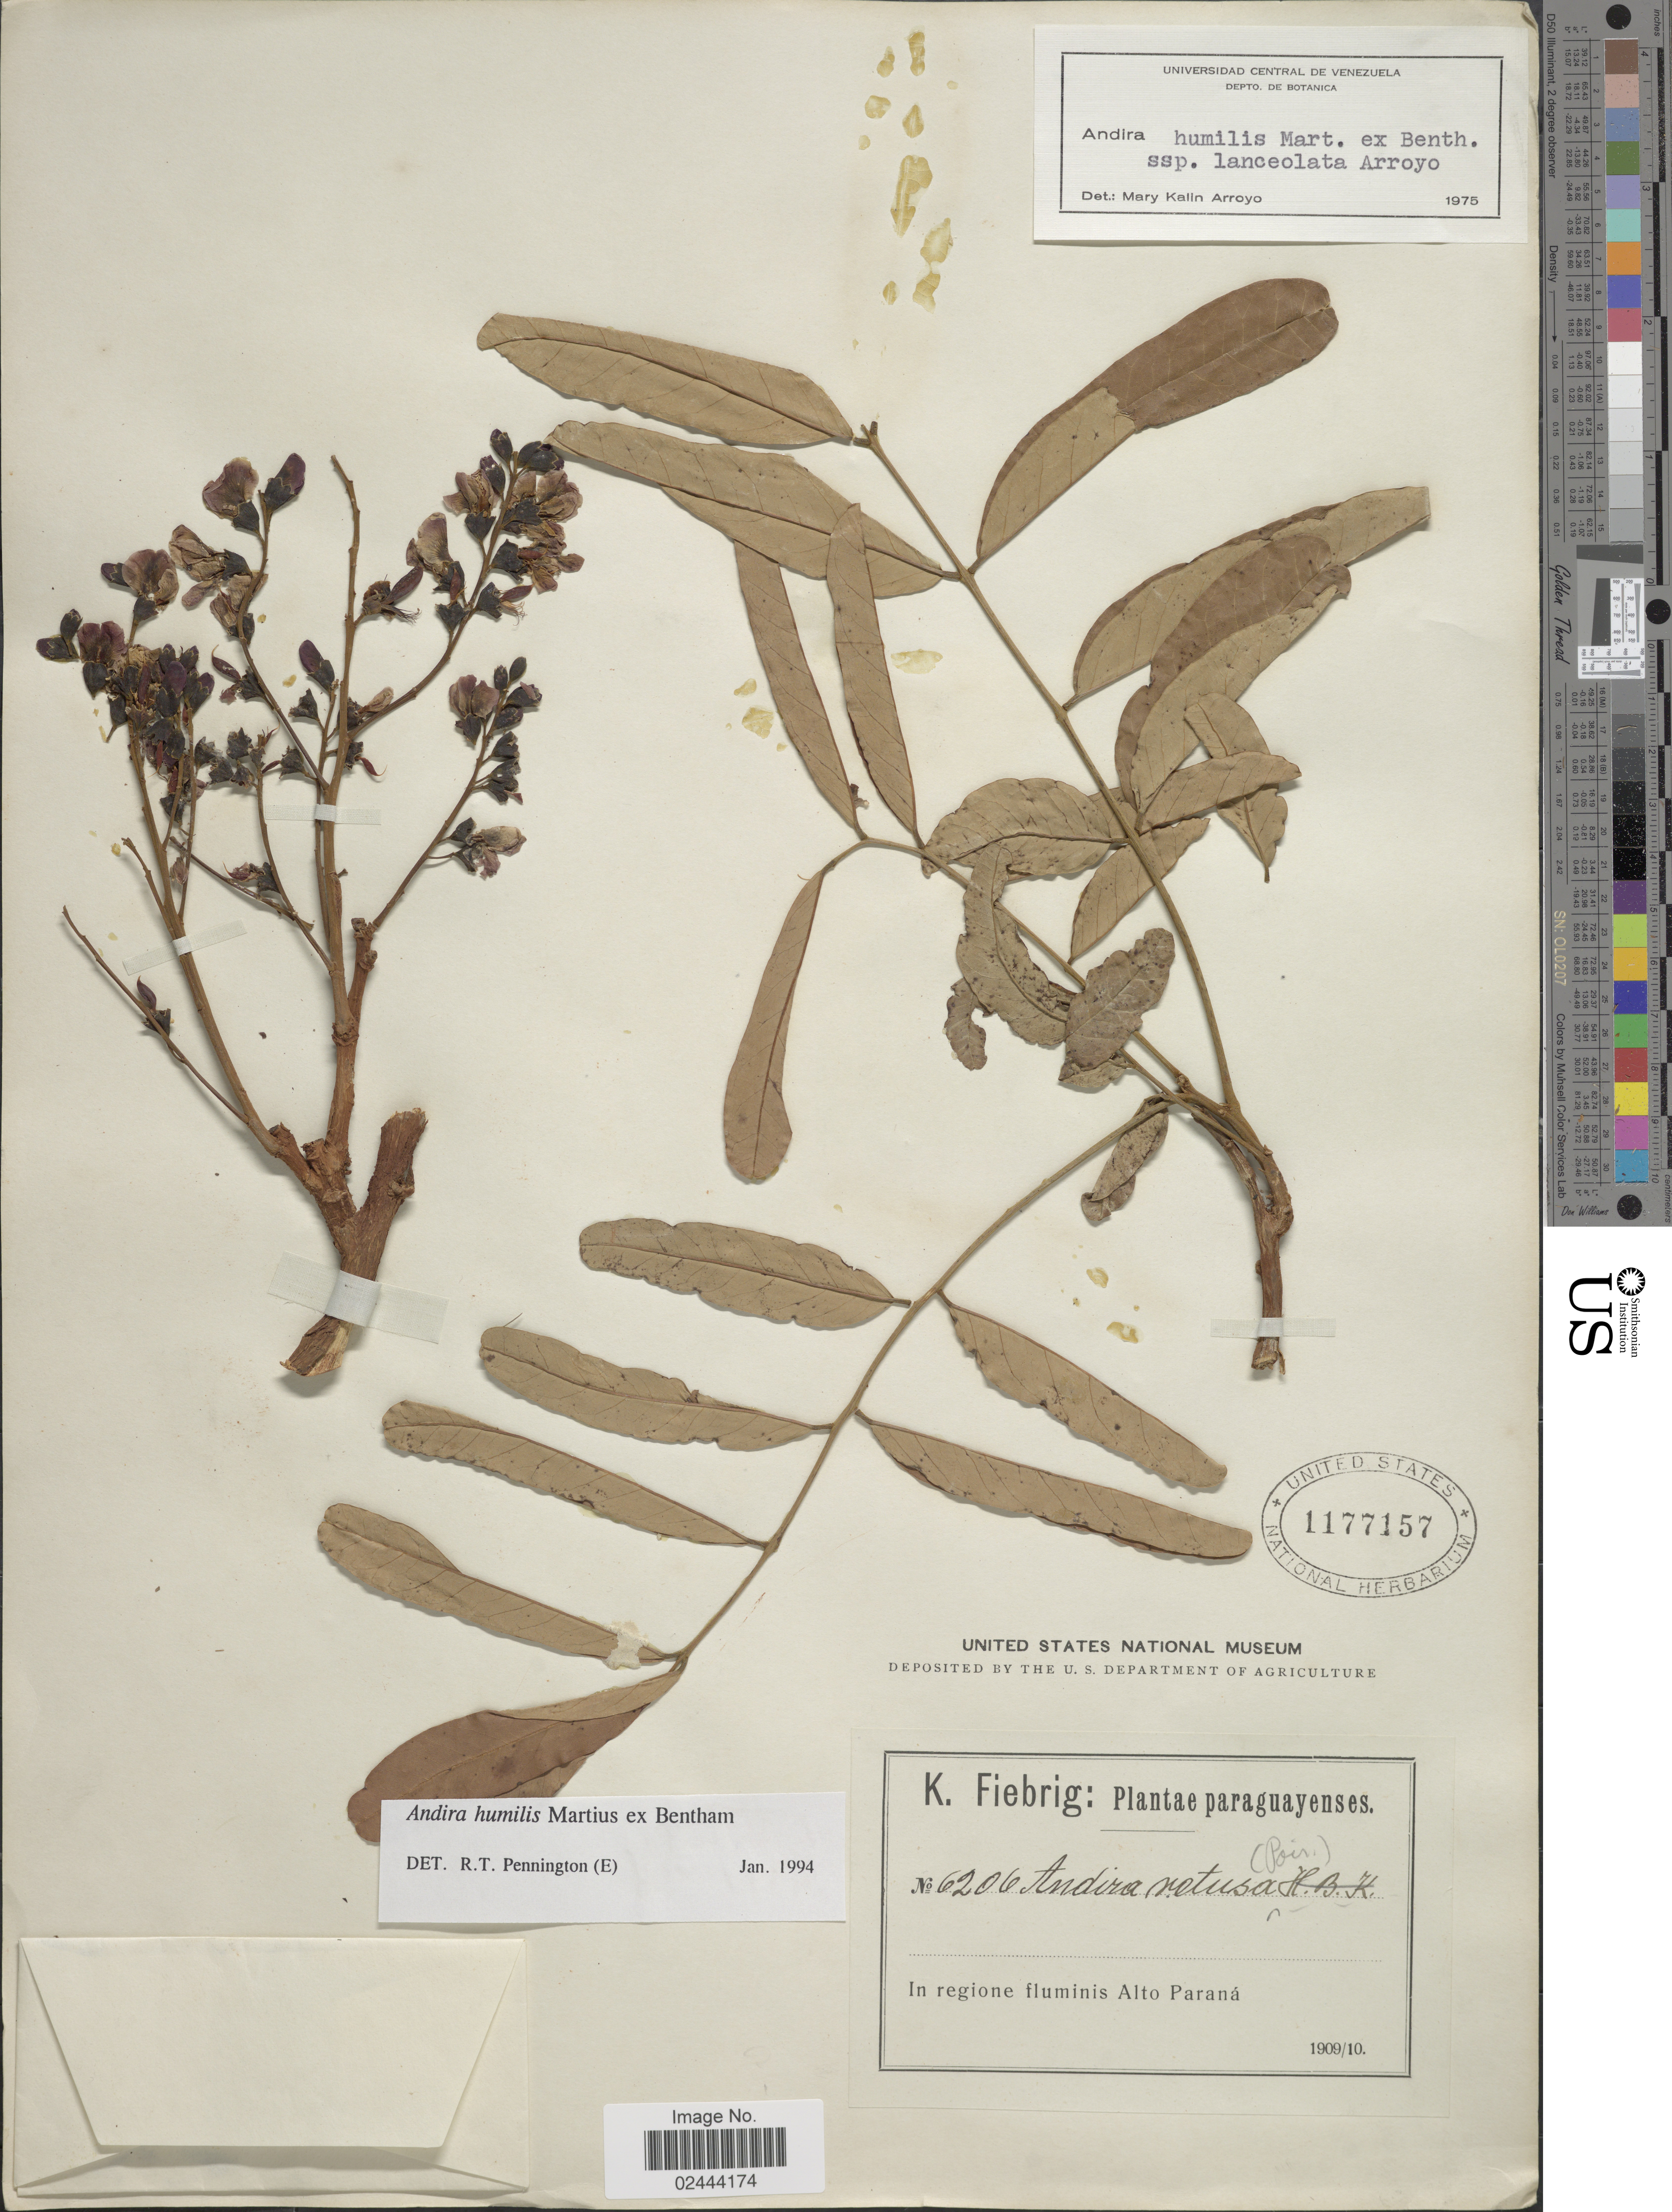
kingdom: Plantae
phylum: Tracheophyta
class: Magnoliopsida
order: Fabales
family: Fabaceae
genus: Andira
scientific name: Andira humilis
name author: Mart. ex Benth.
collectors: K. Fiebrig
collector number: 6206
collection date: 1909/1910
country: Paraguay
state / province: Alto Parana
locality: In regione fluminis Alto Parana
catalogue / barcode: US 1177157